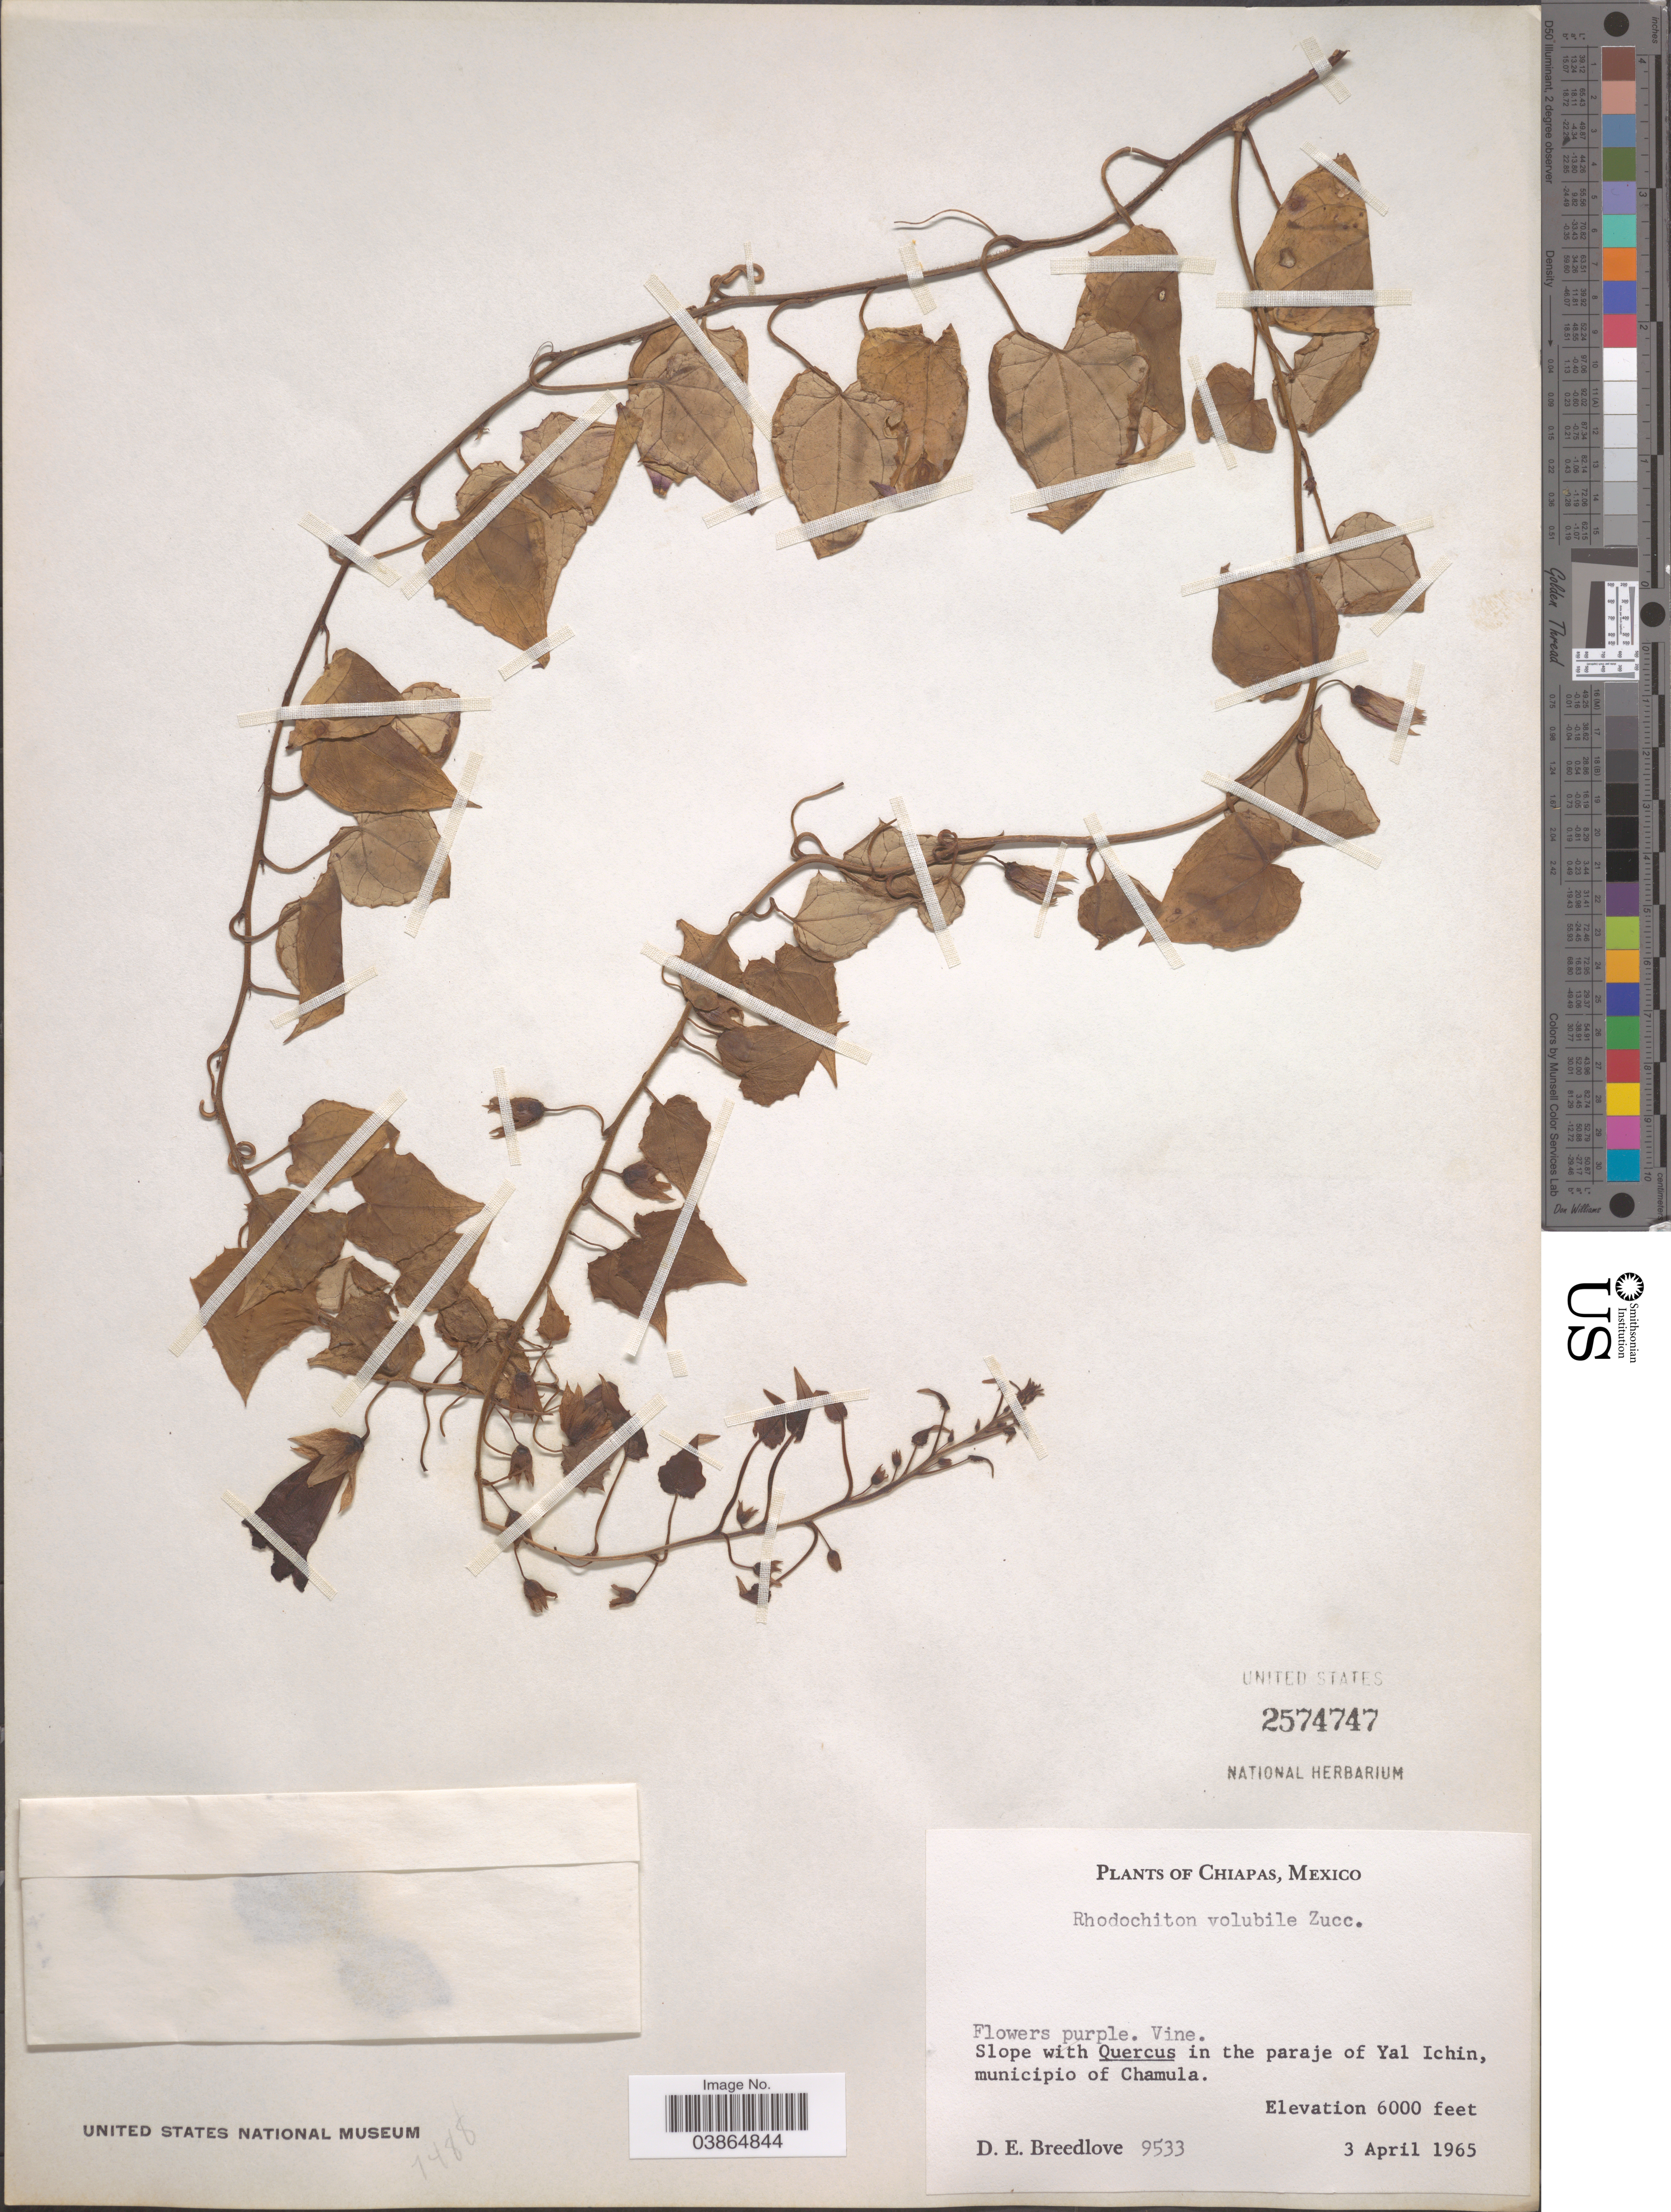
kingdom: Plantae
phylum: Tracheophyta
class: Magnoliopsida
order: Lamiales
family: Plantaginaceae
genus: Rhodochiton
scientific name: Rhodochiton volubilis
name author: Zucc. ex Otto & A. Dietr.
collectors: D. E. Breedlove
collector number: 9533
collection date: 1965-04-03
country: Mexico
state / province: Chiapas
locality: In the paraje of Yal Ichin, municipio of Chamula.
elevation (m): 1829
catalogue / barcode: US 2574747